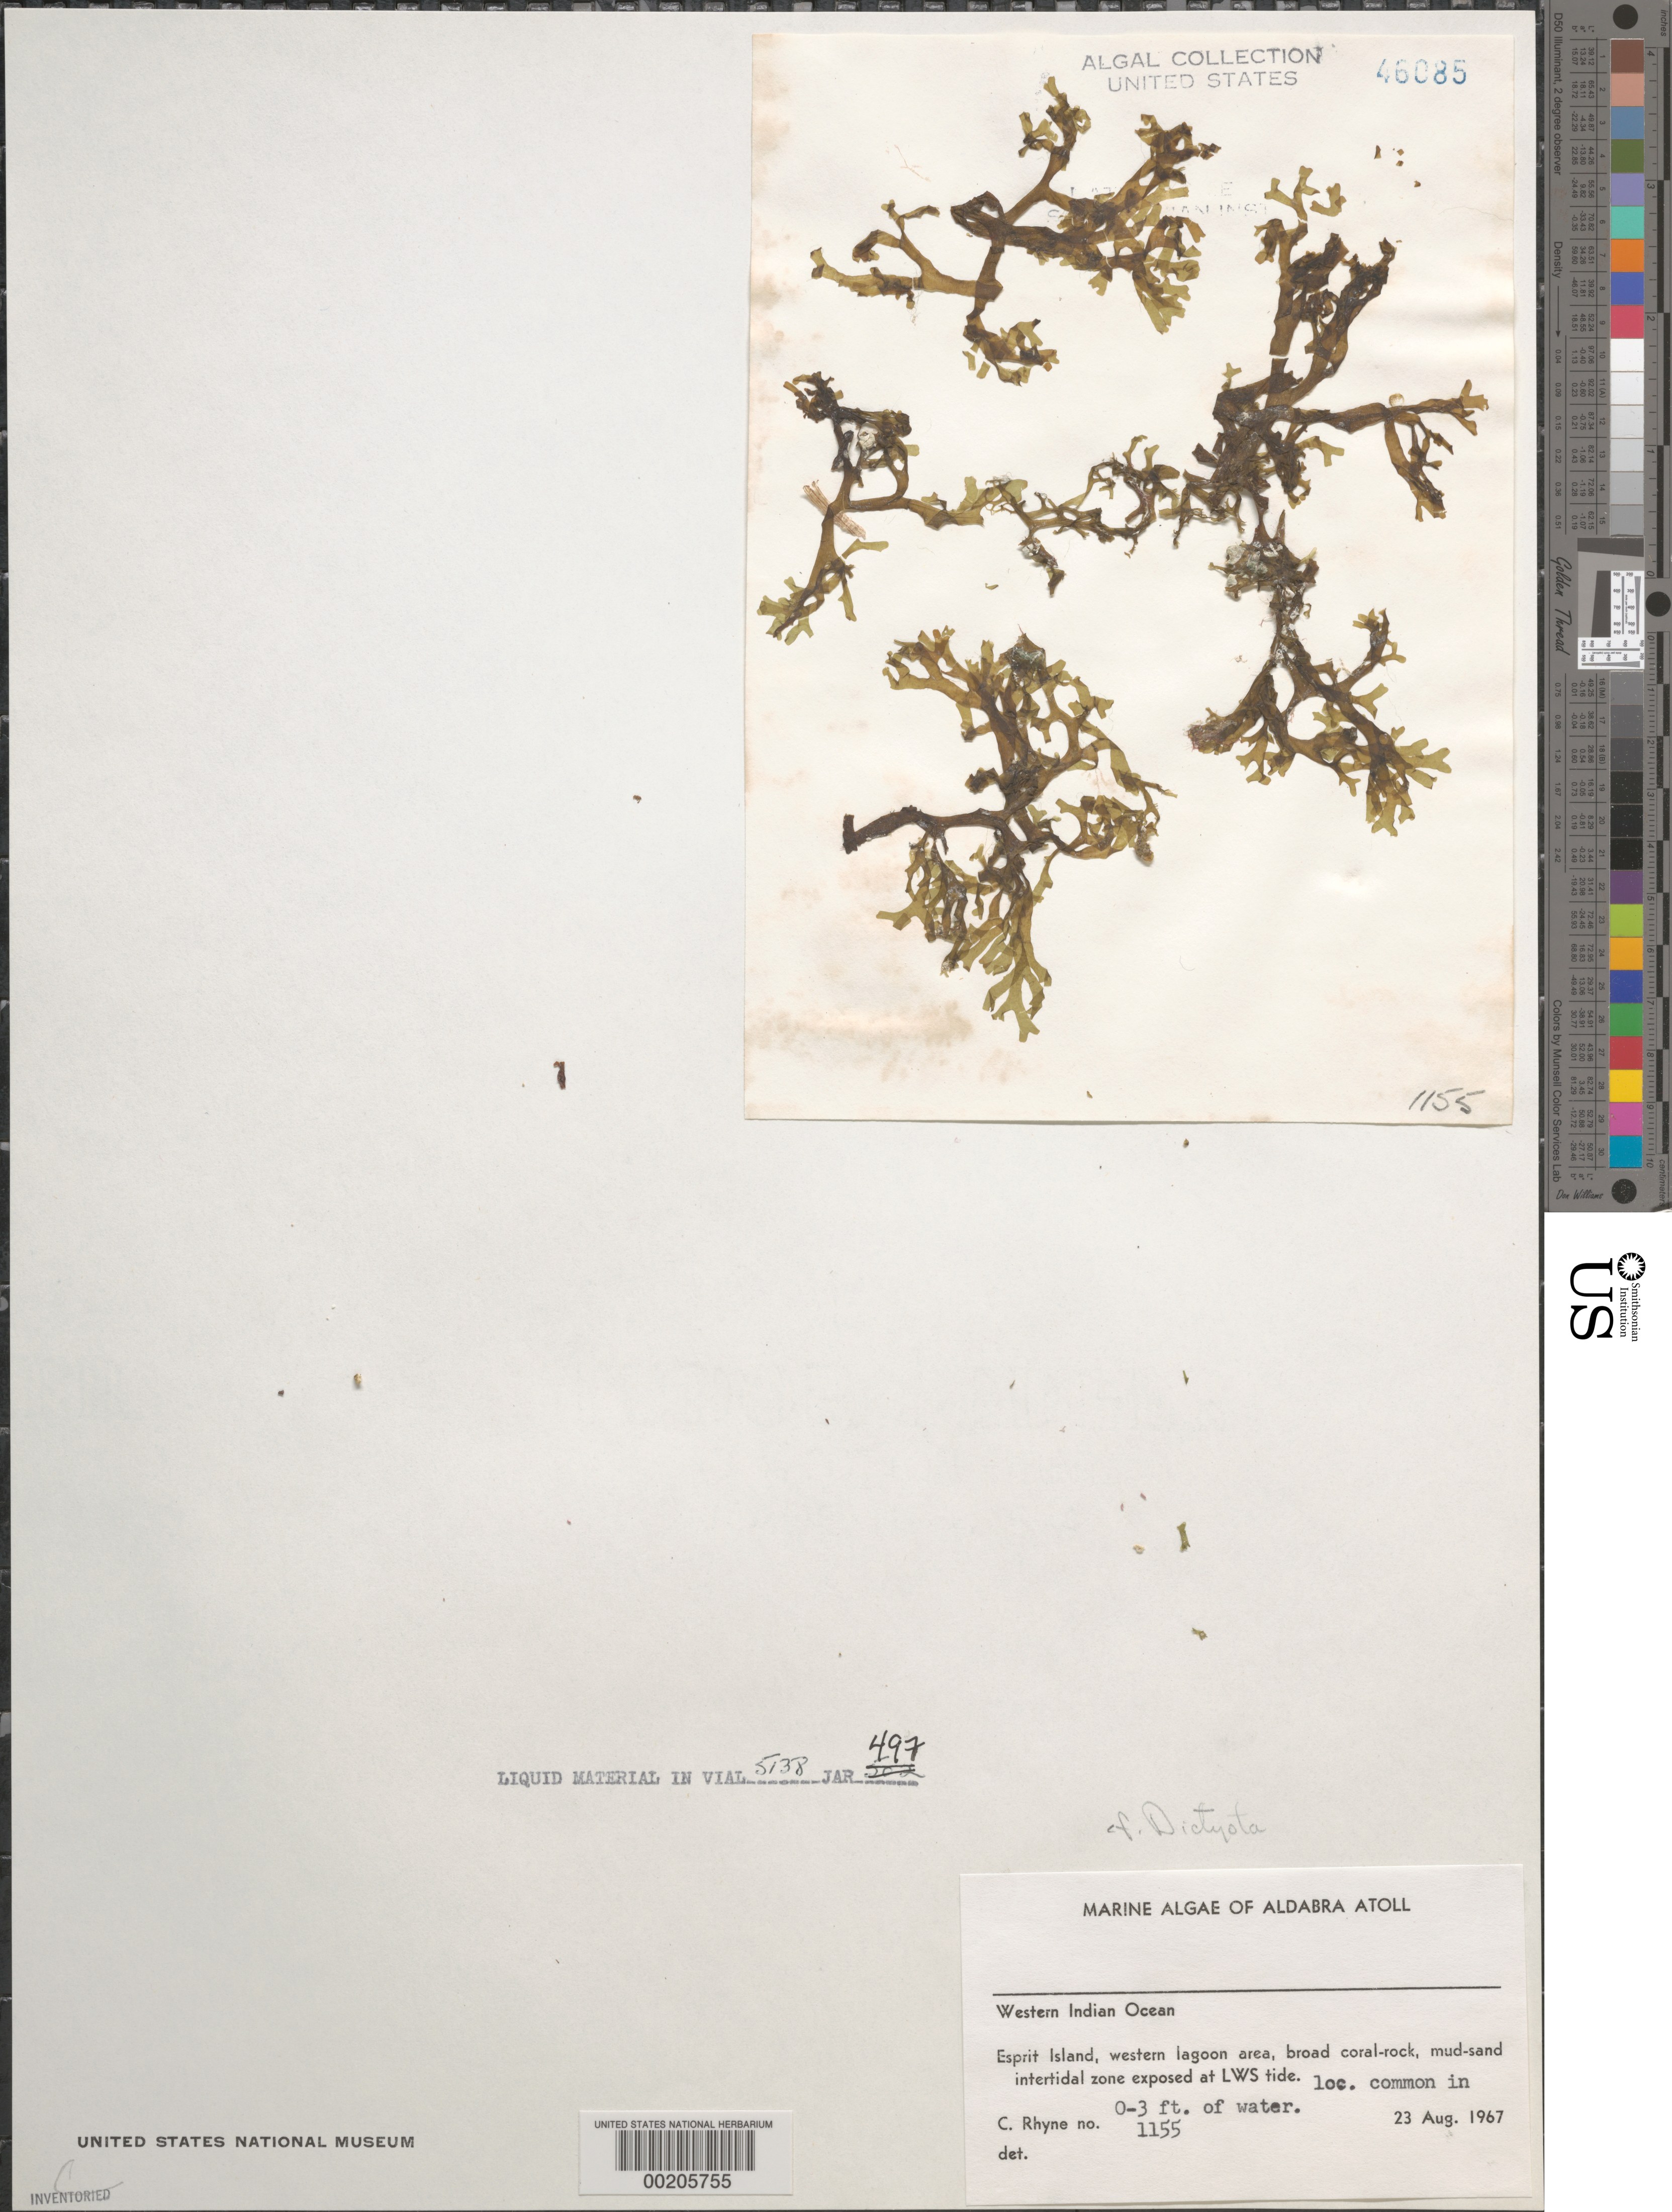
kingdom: Chromista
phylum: Ochrophyta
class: Phaeophyceae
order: Dictyotales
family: Dictyotaceae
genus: Dictyota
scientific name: Dictyota sp.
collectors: C. Rhyne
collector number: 1155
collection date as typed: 23 Aug 1967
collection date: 1967-08-23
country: Seychelles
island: Aldabra Atoll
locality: Ile Esprit, Western lagoon area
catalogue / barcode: US 46085